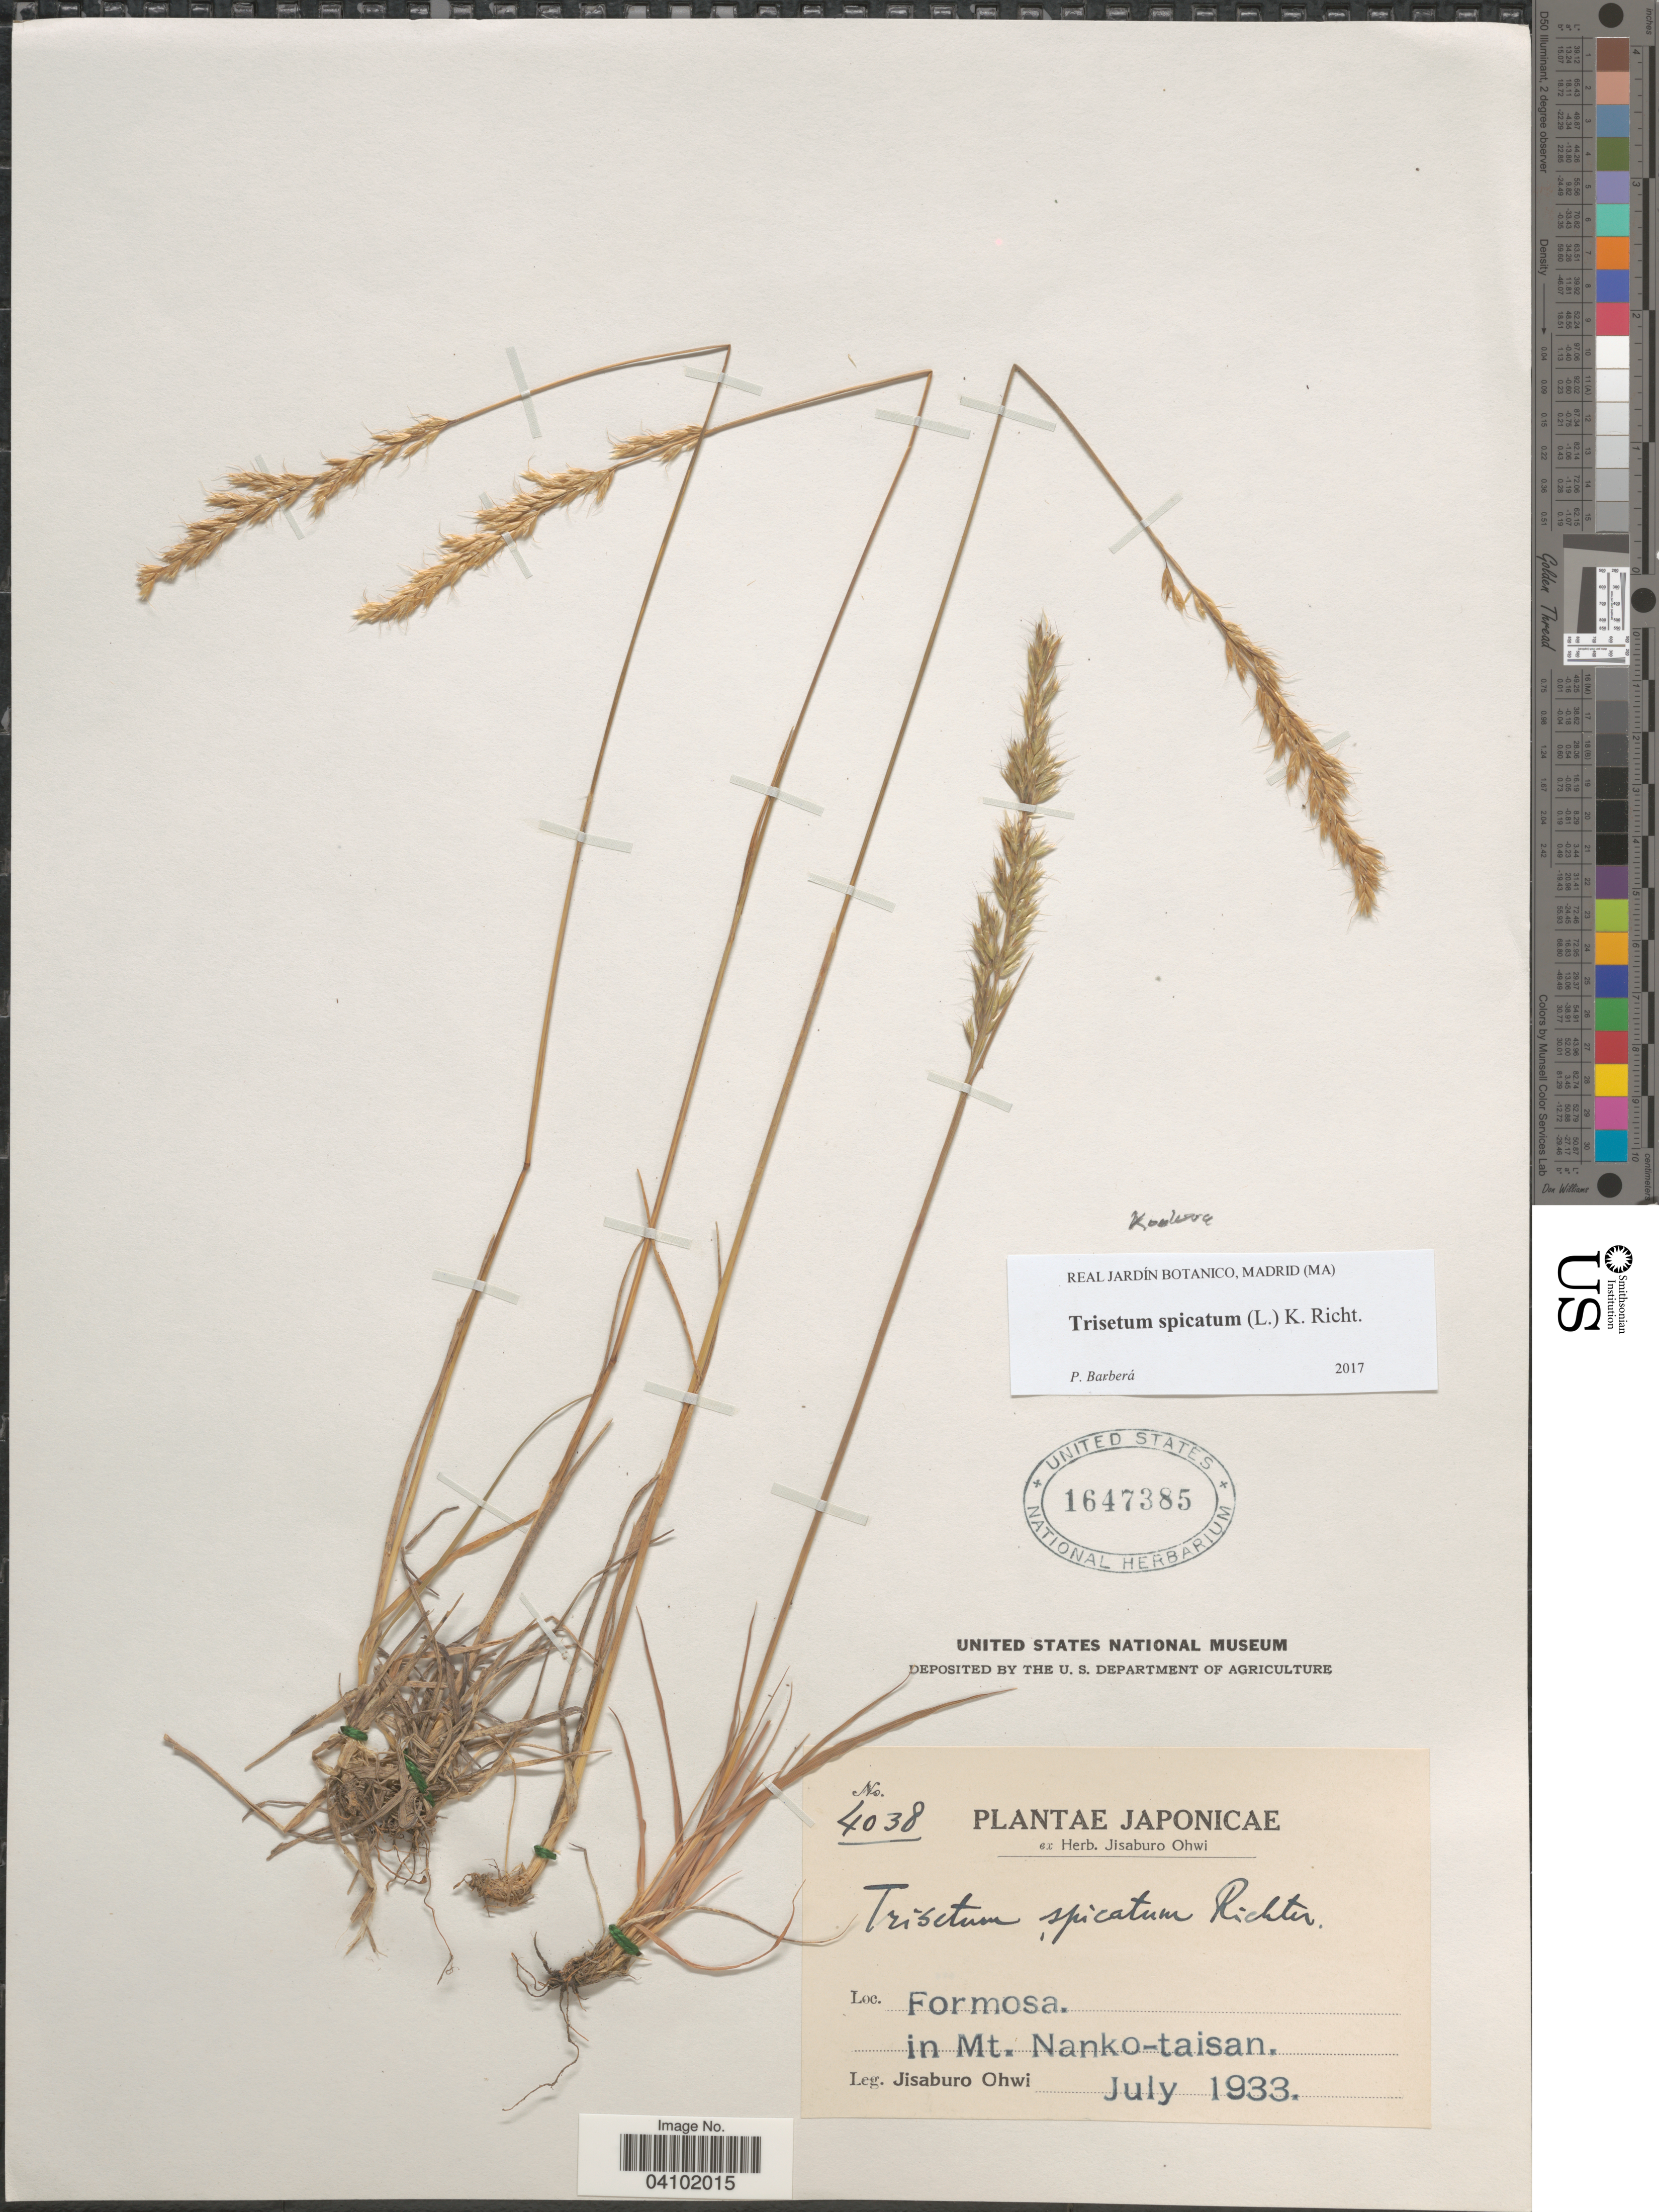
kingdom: Plantae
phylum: Tracheophyta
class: Liliopsida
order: Poales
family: Poaceae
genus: Koeleria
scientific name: Koeleria spicata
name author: (L.) Barberá et al.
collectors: J. Ohwi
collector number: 4038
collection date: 1933-07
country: Taiwan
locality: Formosa. In Mt. Nanko-taisan.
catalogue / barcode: US 1647385